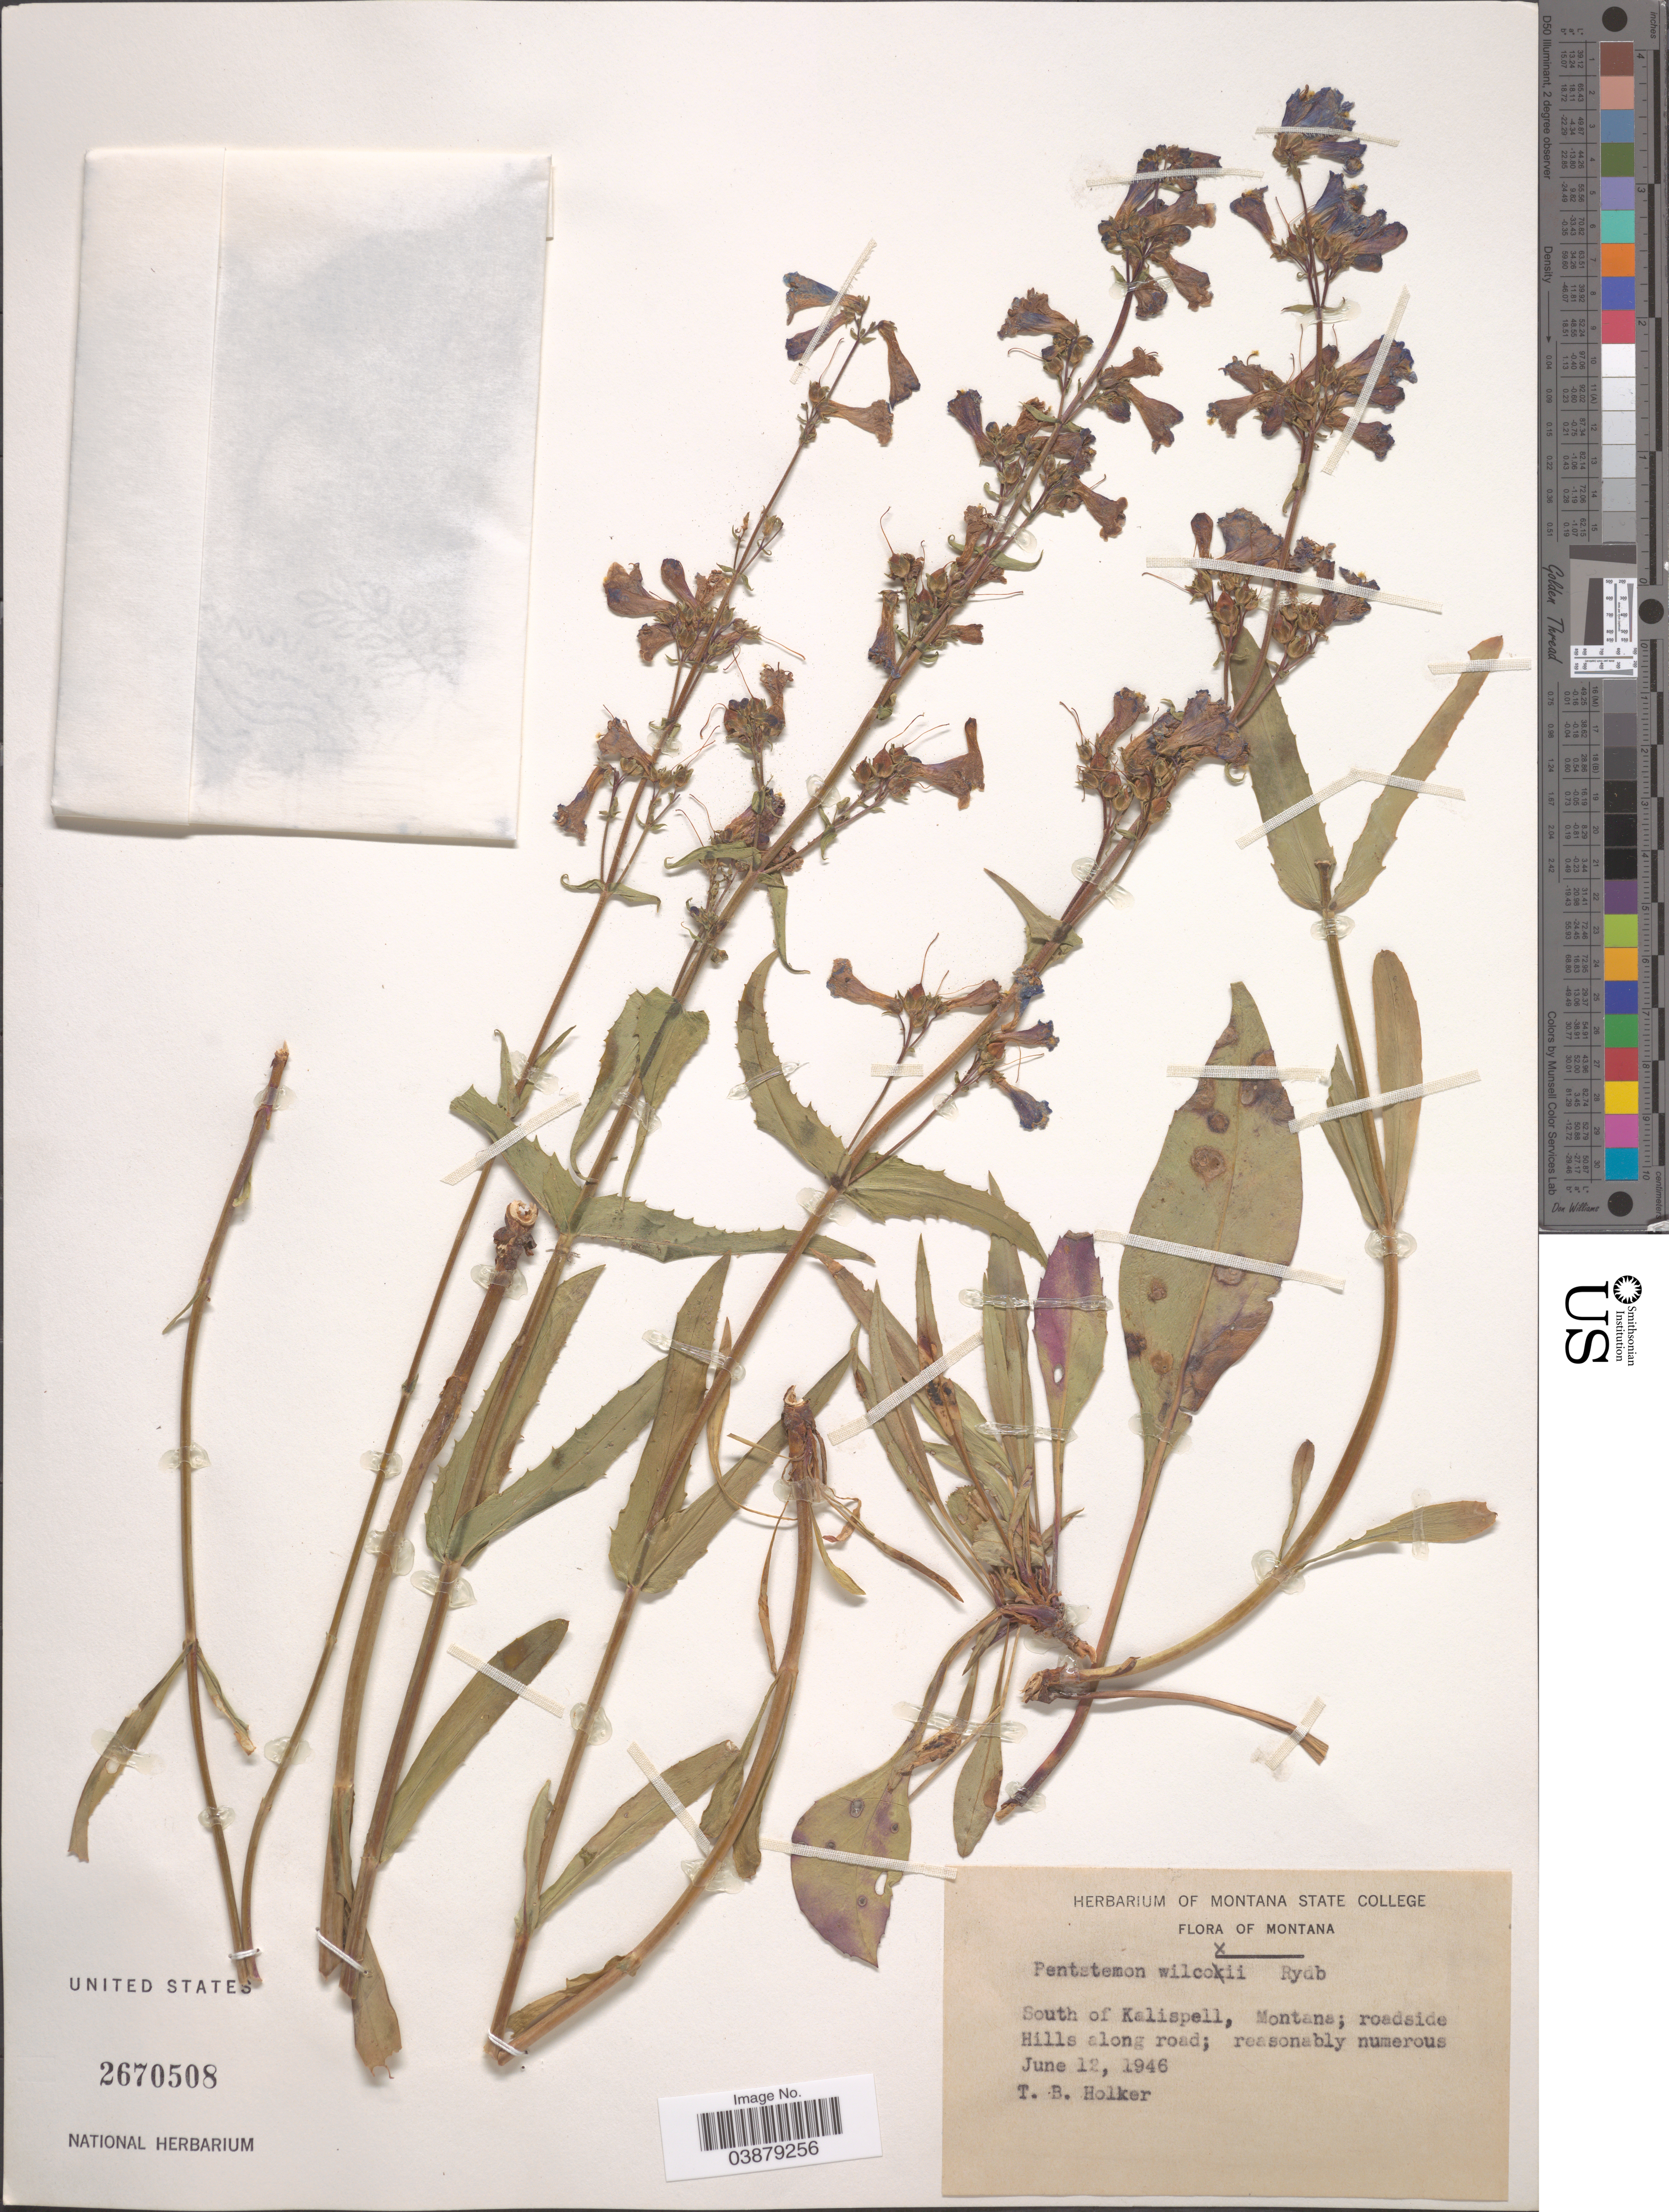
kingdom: Plantae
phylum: Tracheophyta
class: Magnoliopsida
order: Lamiales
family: Plantaginaceae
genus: Penstemon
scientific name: Penstemon wilcoxii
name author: Rydb.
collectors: T. Holker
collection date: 1946-06-12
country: United States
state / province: Montana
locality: South of Kalispell, Montana; roadside Hills along road.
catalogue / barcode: US 2670508